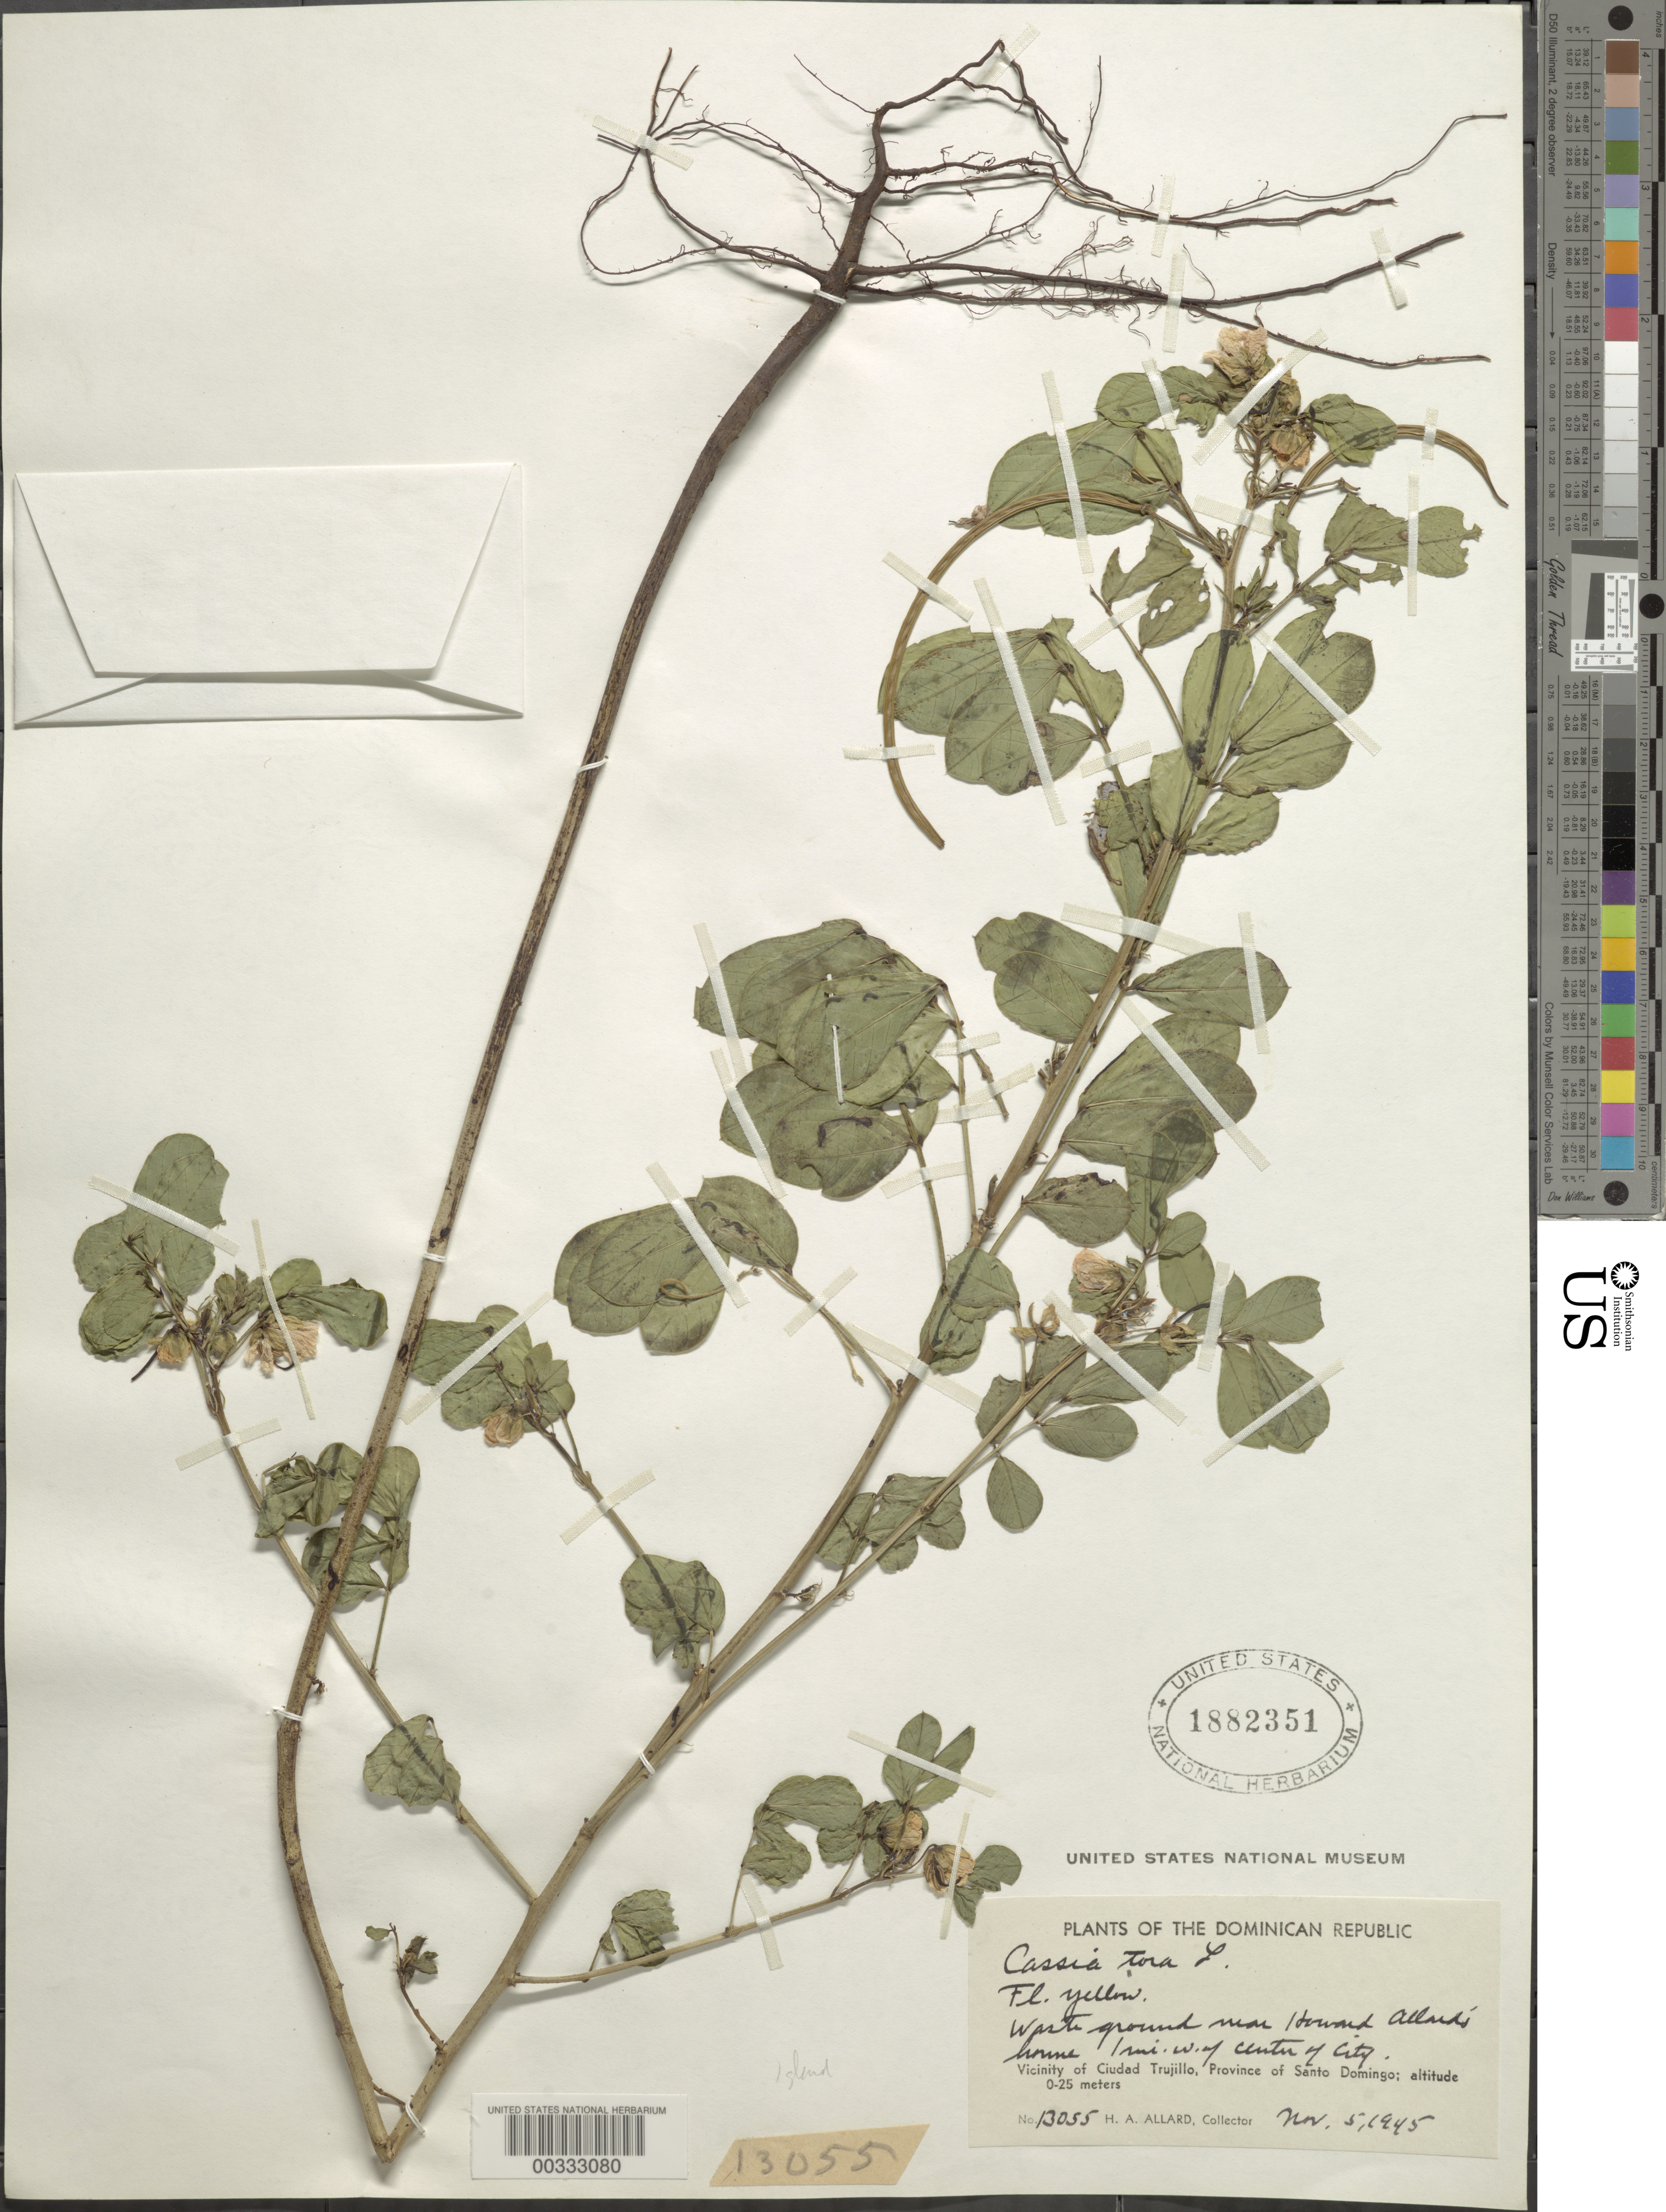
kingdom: Plantae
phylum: Tracheophyta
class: Magnoliopsida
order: Fabales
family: Fabaceae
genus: Senna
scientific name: Senna obtusifolia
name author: (L.) H.S. Irwin & Barneby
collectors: H. A. Allard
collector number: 13055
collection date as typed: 05 Nov 1945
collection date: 1945-11-05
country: Dominican Republic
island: Hispaniola Island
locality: Near h. allard's home, 1 mi w of center of city; vicinity of santo domingo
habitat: Waste ground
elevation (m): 0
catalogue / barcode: US 1882351